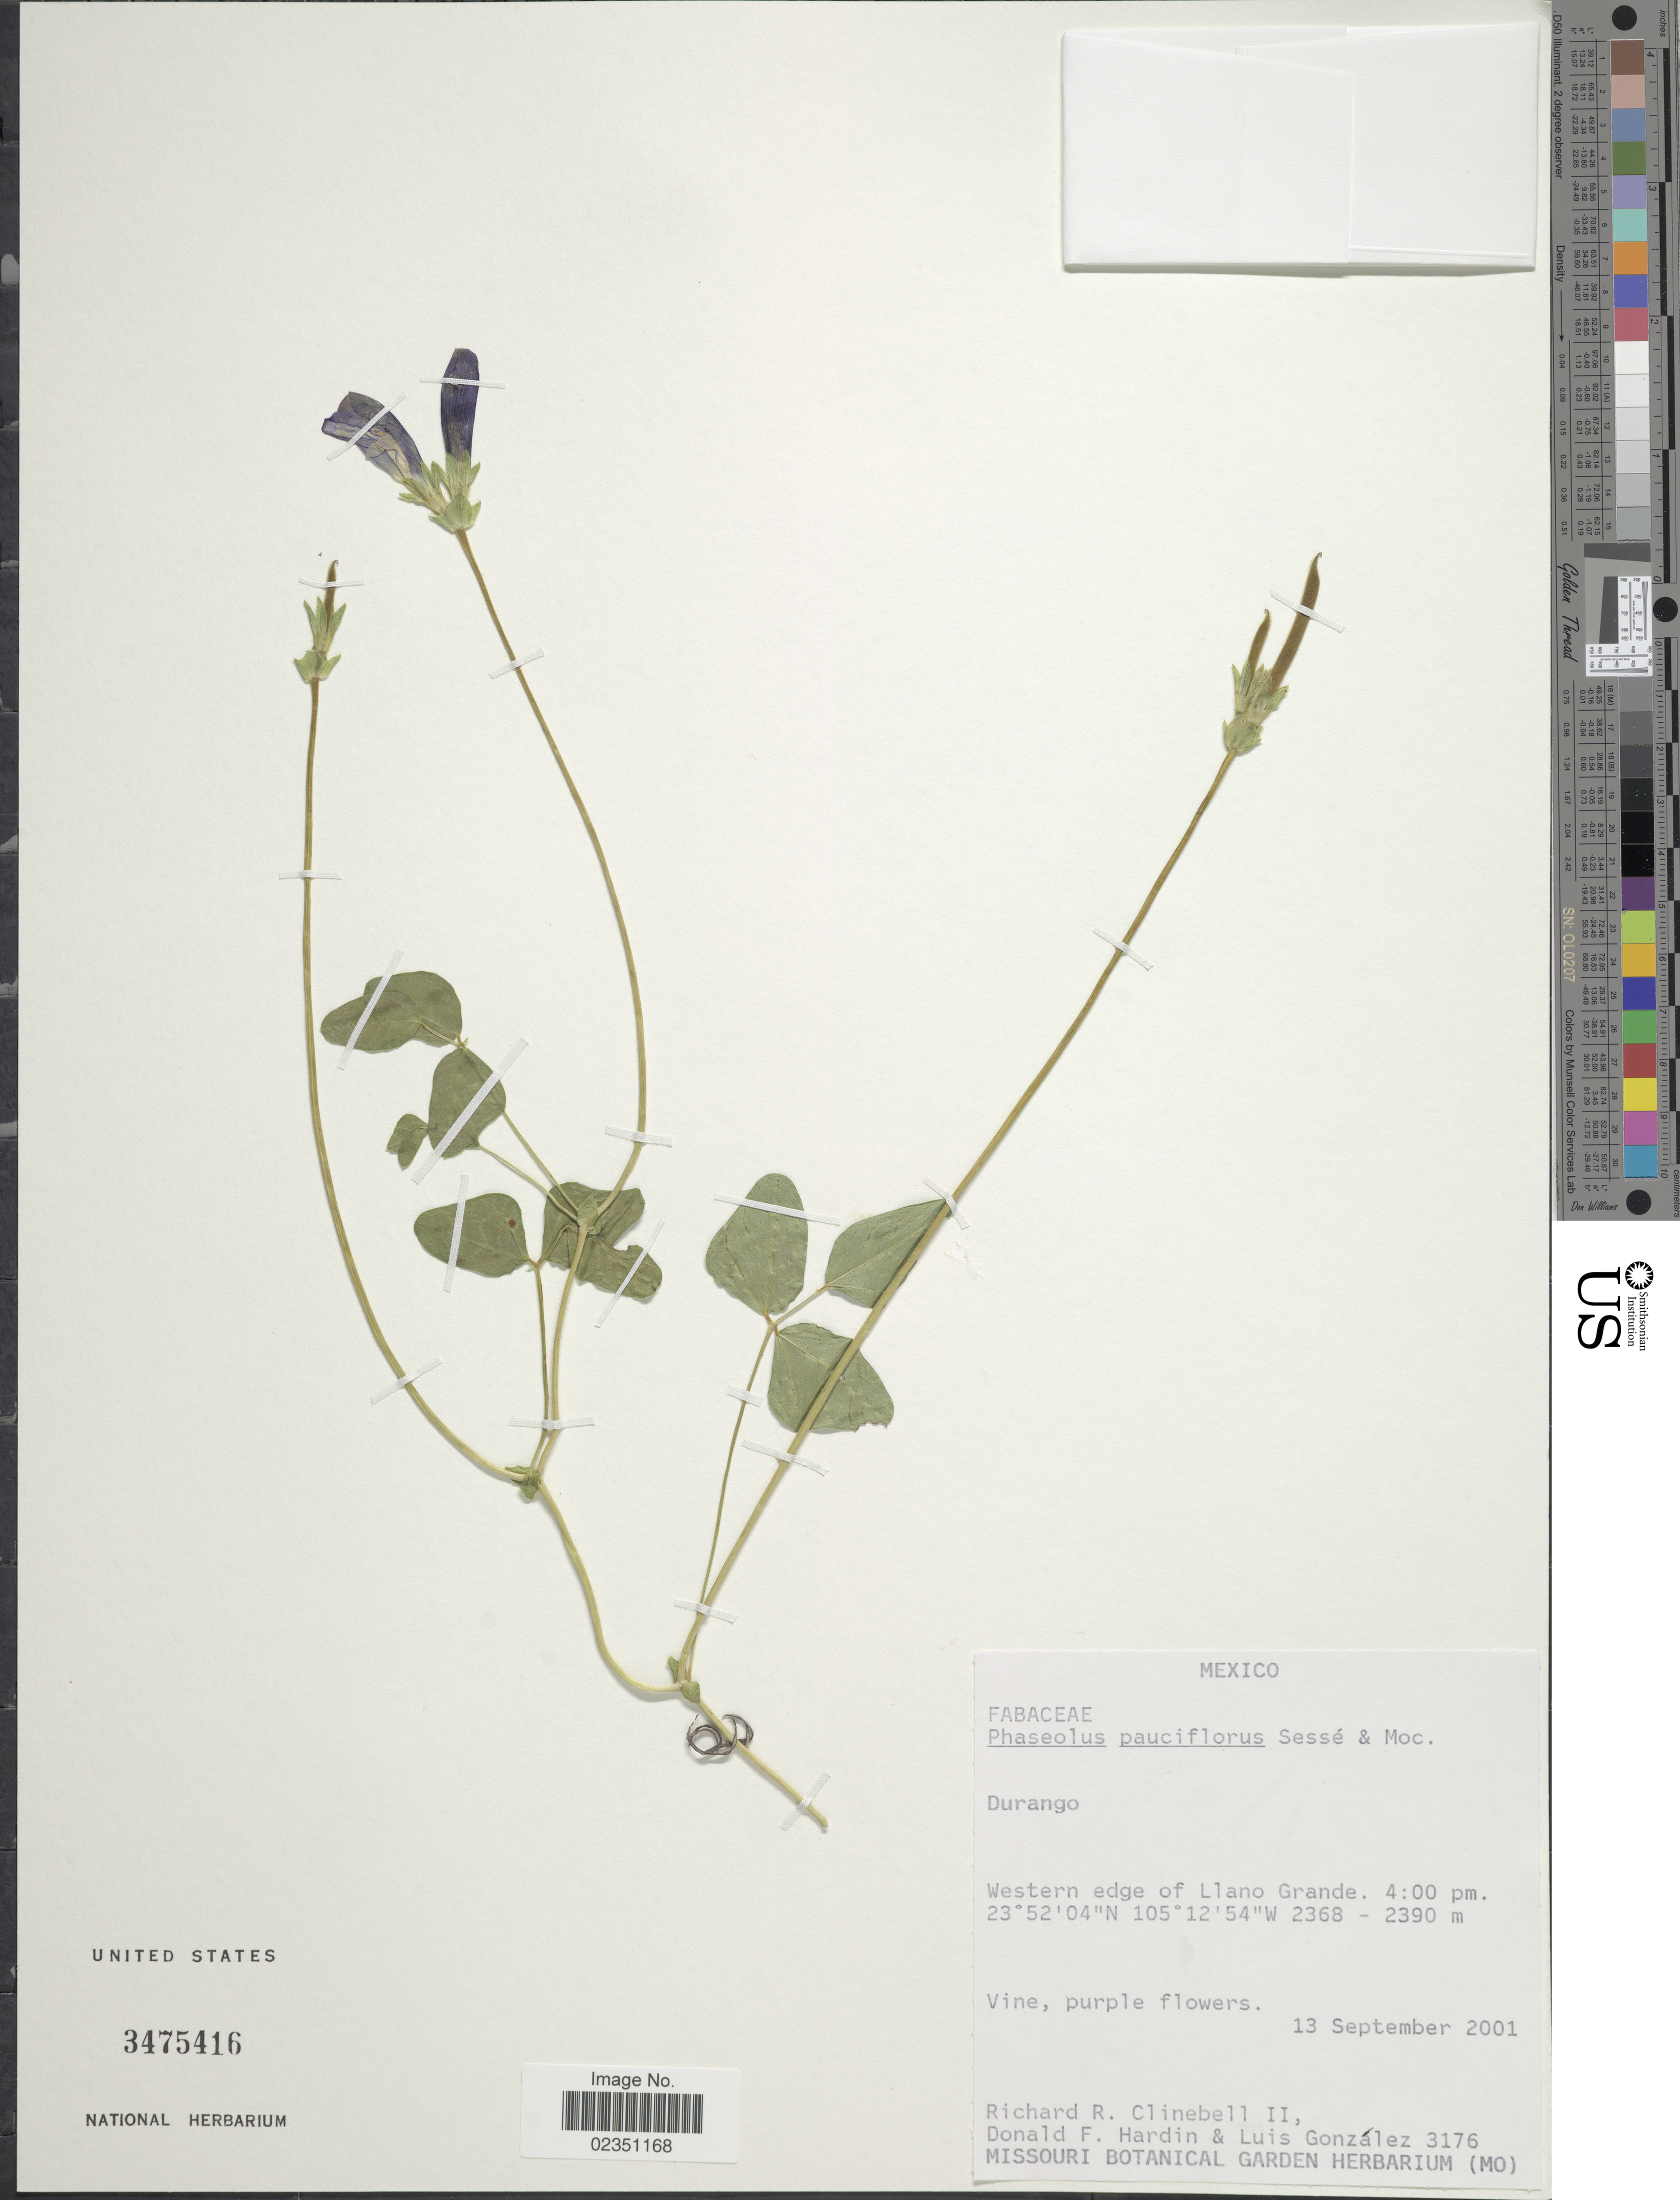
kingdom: Plantae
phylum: Tracheophyta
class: Magnoliopsida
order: Fabales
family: Fabaceae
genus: Phaseolus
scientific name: Phaseolus pauciflorus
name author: Sessé & Moc. ex G. Don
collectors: R. Clinebell, D. Hardin & L. Gonzáles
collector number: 3176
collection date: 2001-09-13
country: Mexico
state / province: Durango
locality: Western edge of Llano Grande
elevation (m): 2390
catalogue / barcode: US 3475416